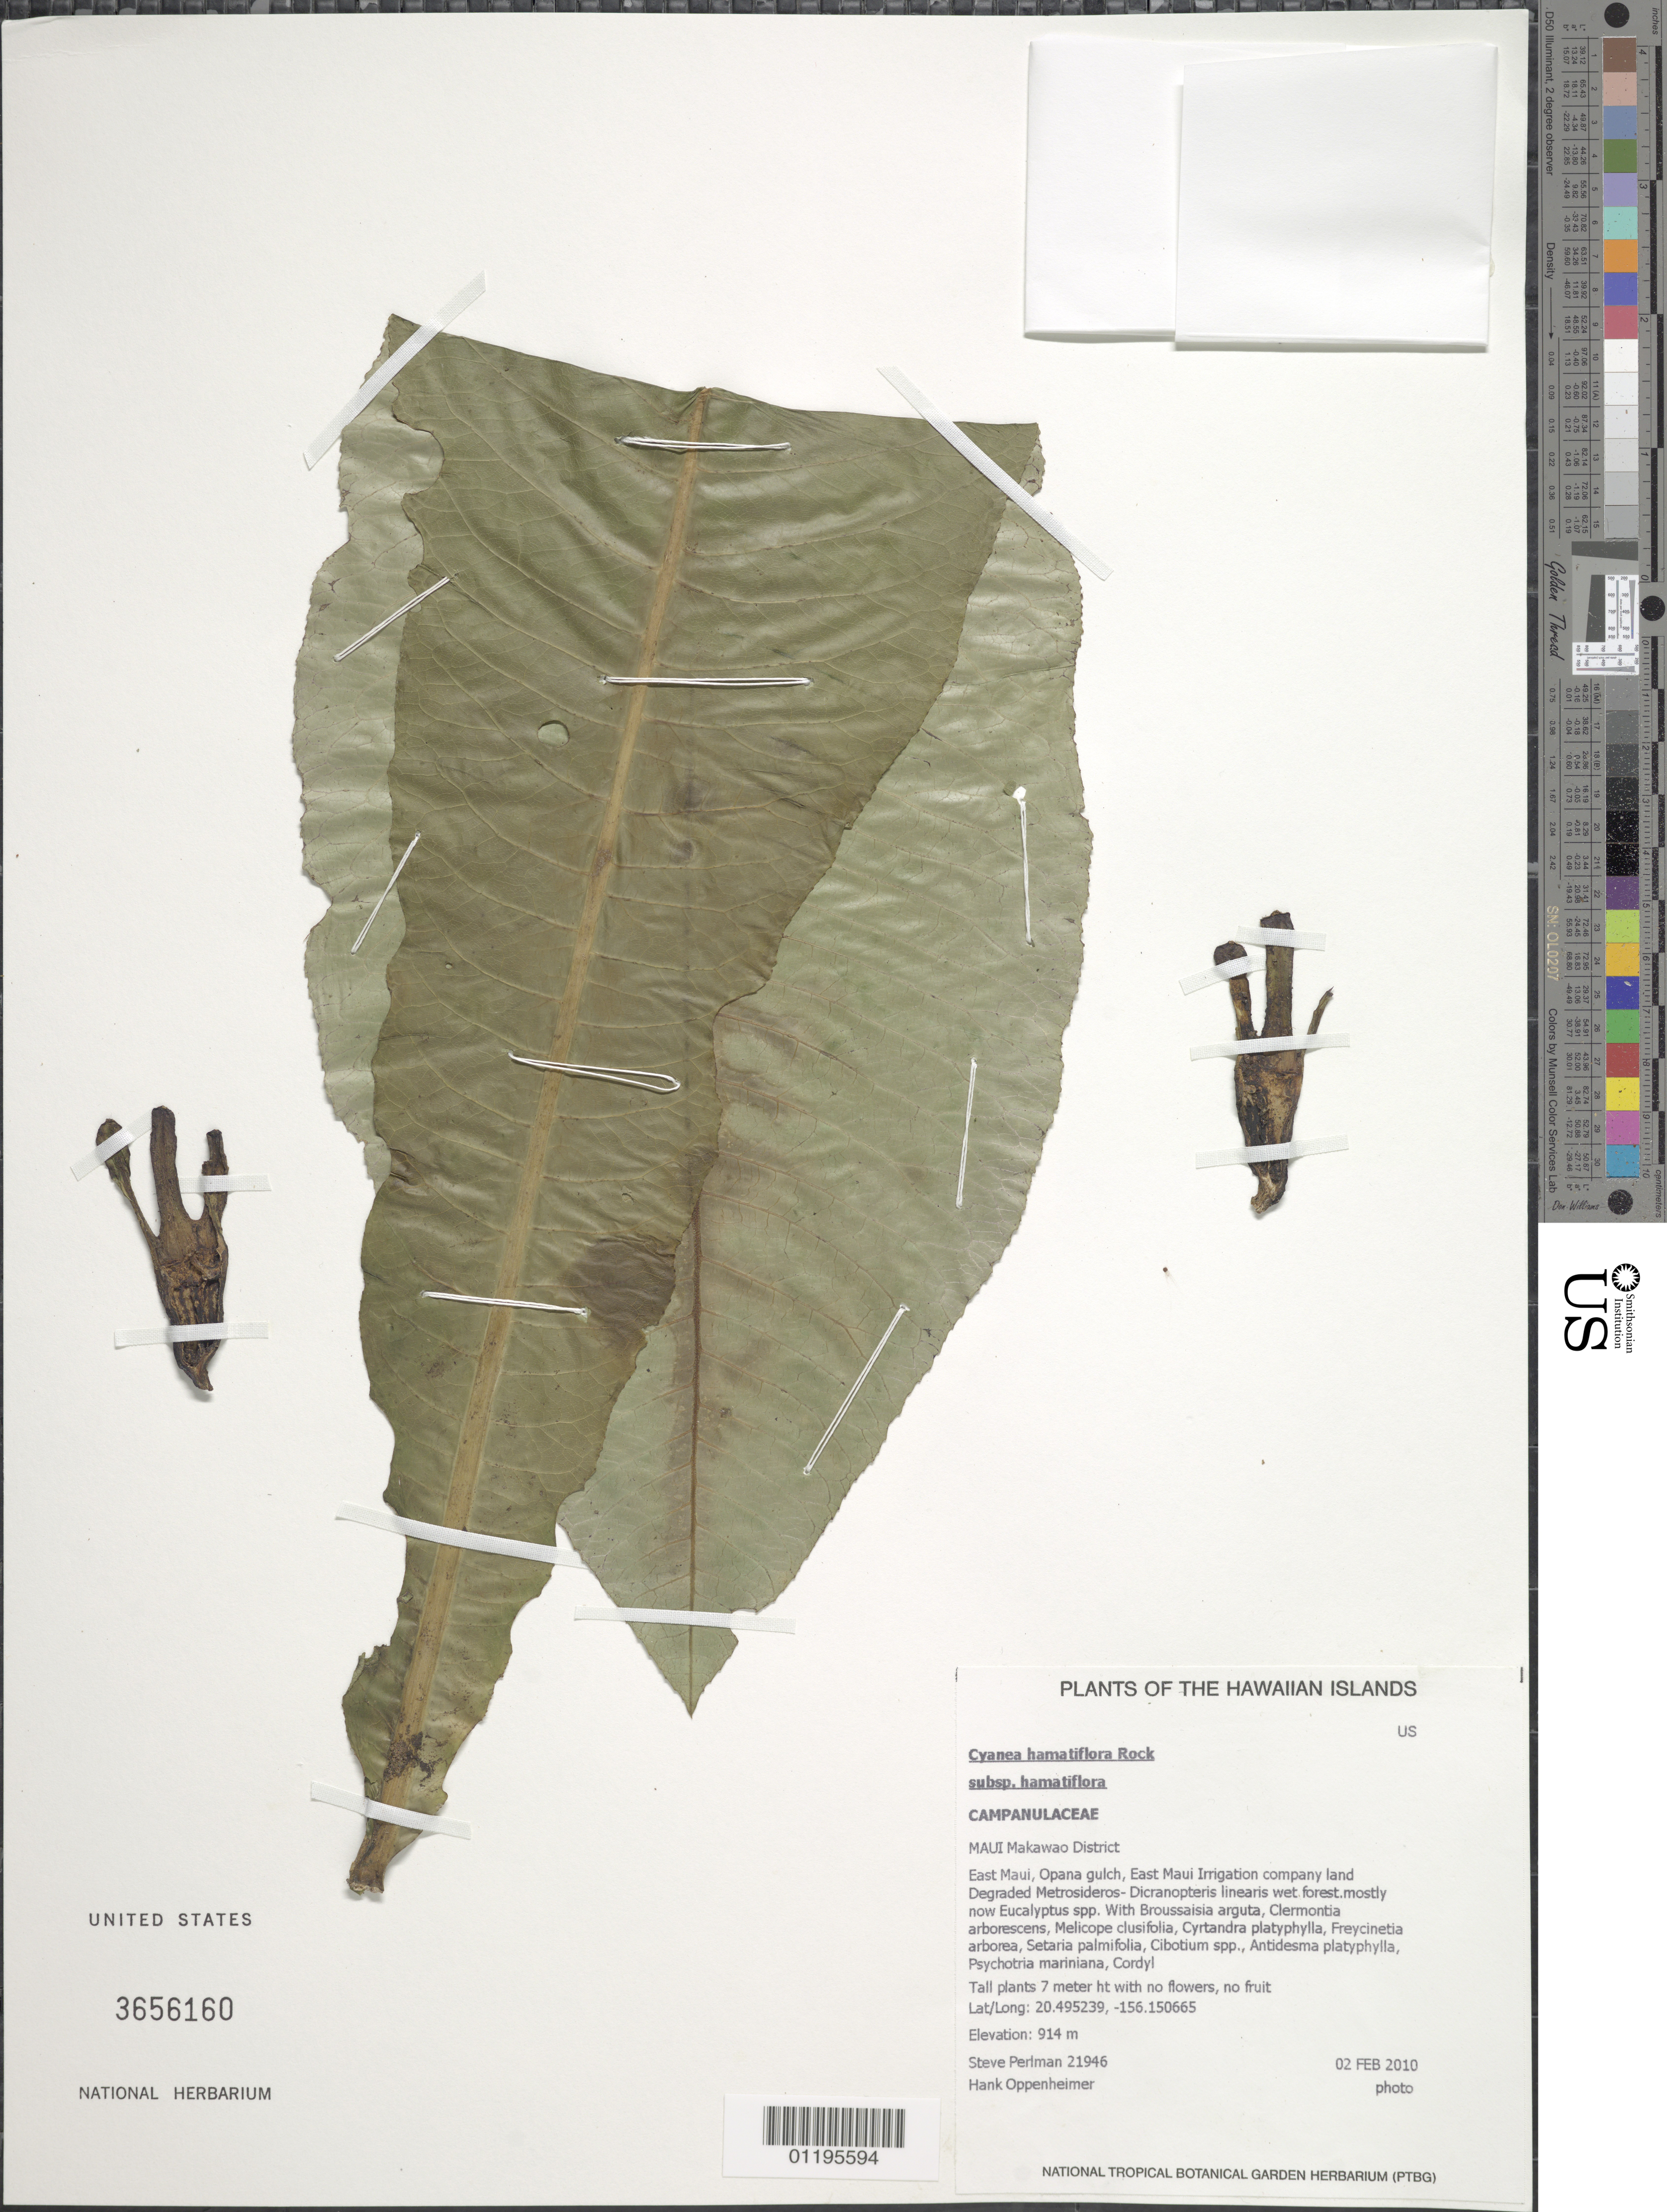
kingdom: Plantae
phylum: Tracheophyta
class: Magnoliopsida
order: Asterales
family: Campanulaceae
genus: Cyanea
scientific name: Cyanea hamatiflora subsp. hamatiflora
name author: Rock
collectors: S. P. Perlman & H. L. Oppenheimer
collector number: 21946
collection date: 2010-02-02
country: United States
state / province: Hawaii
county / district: Maui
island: Maui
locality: East Maui, Opana Gulch, East Maui Irrigation Company land.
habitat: Wet forest.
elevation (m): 914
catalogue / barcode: US 3656160